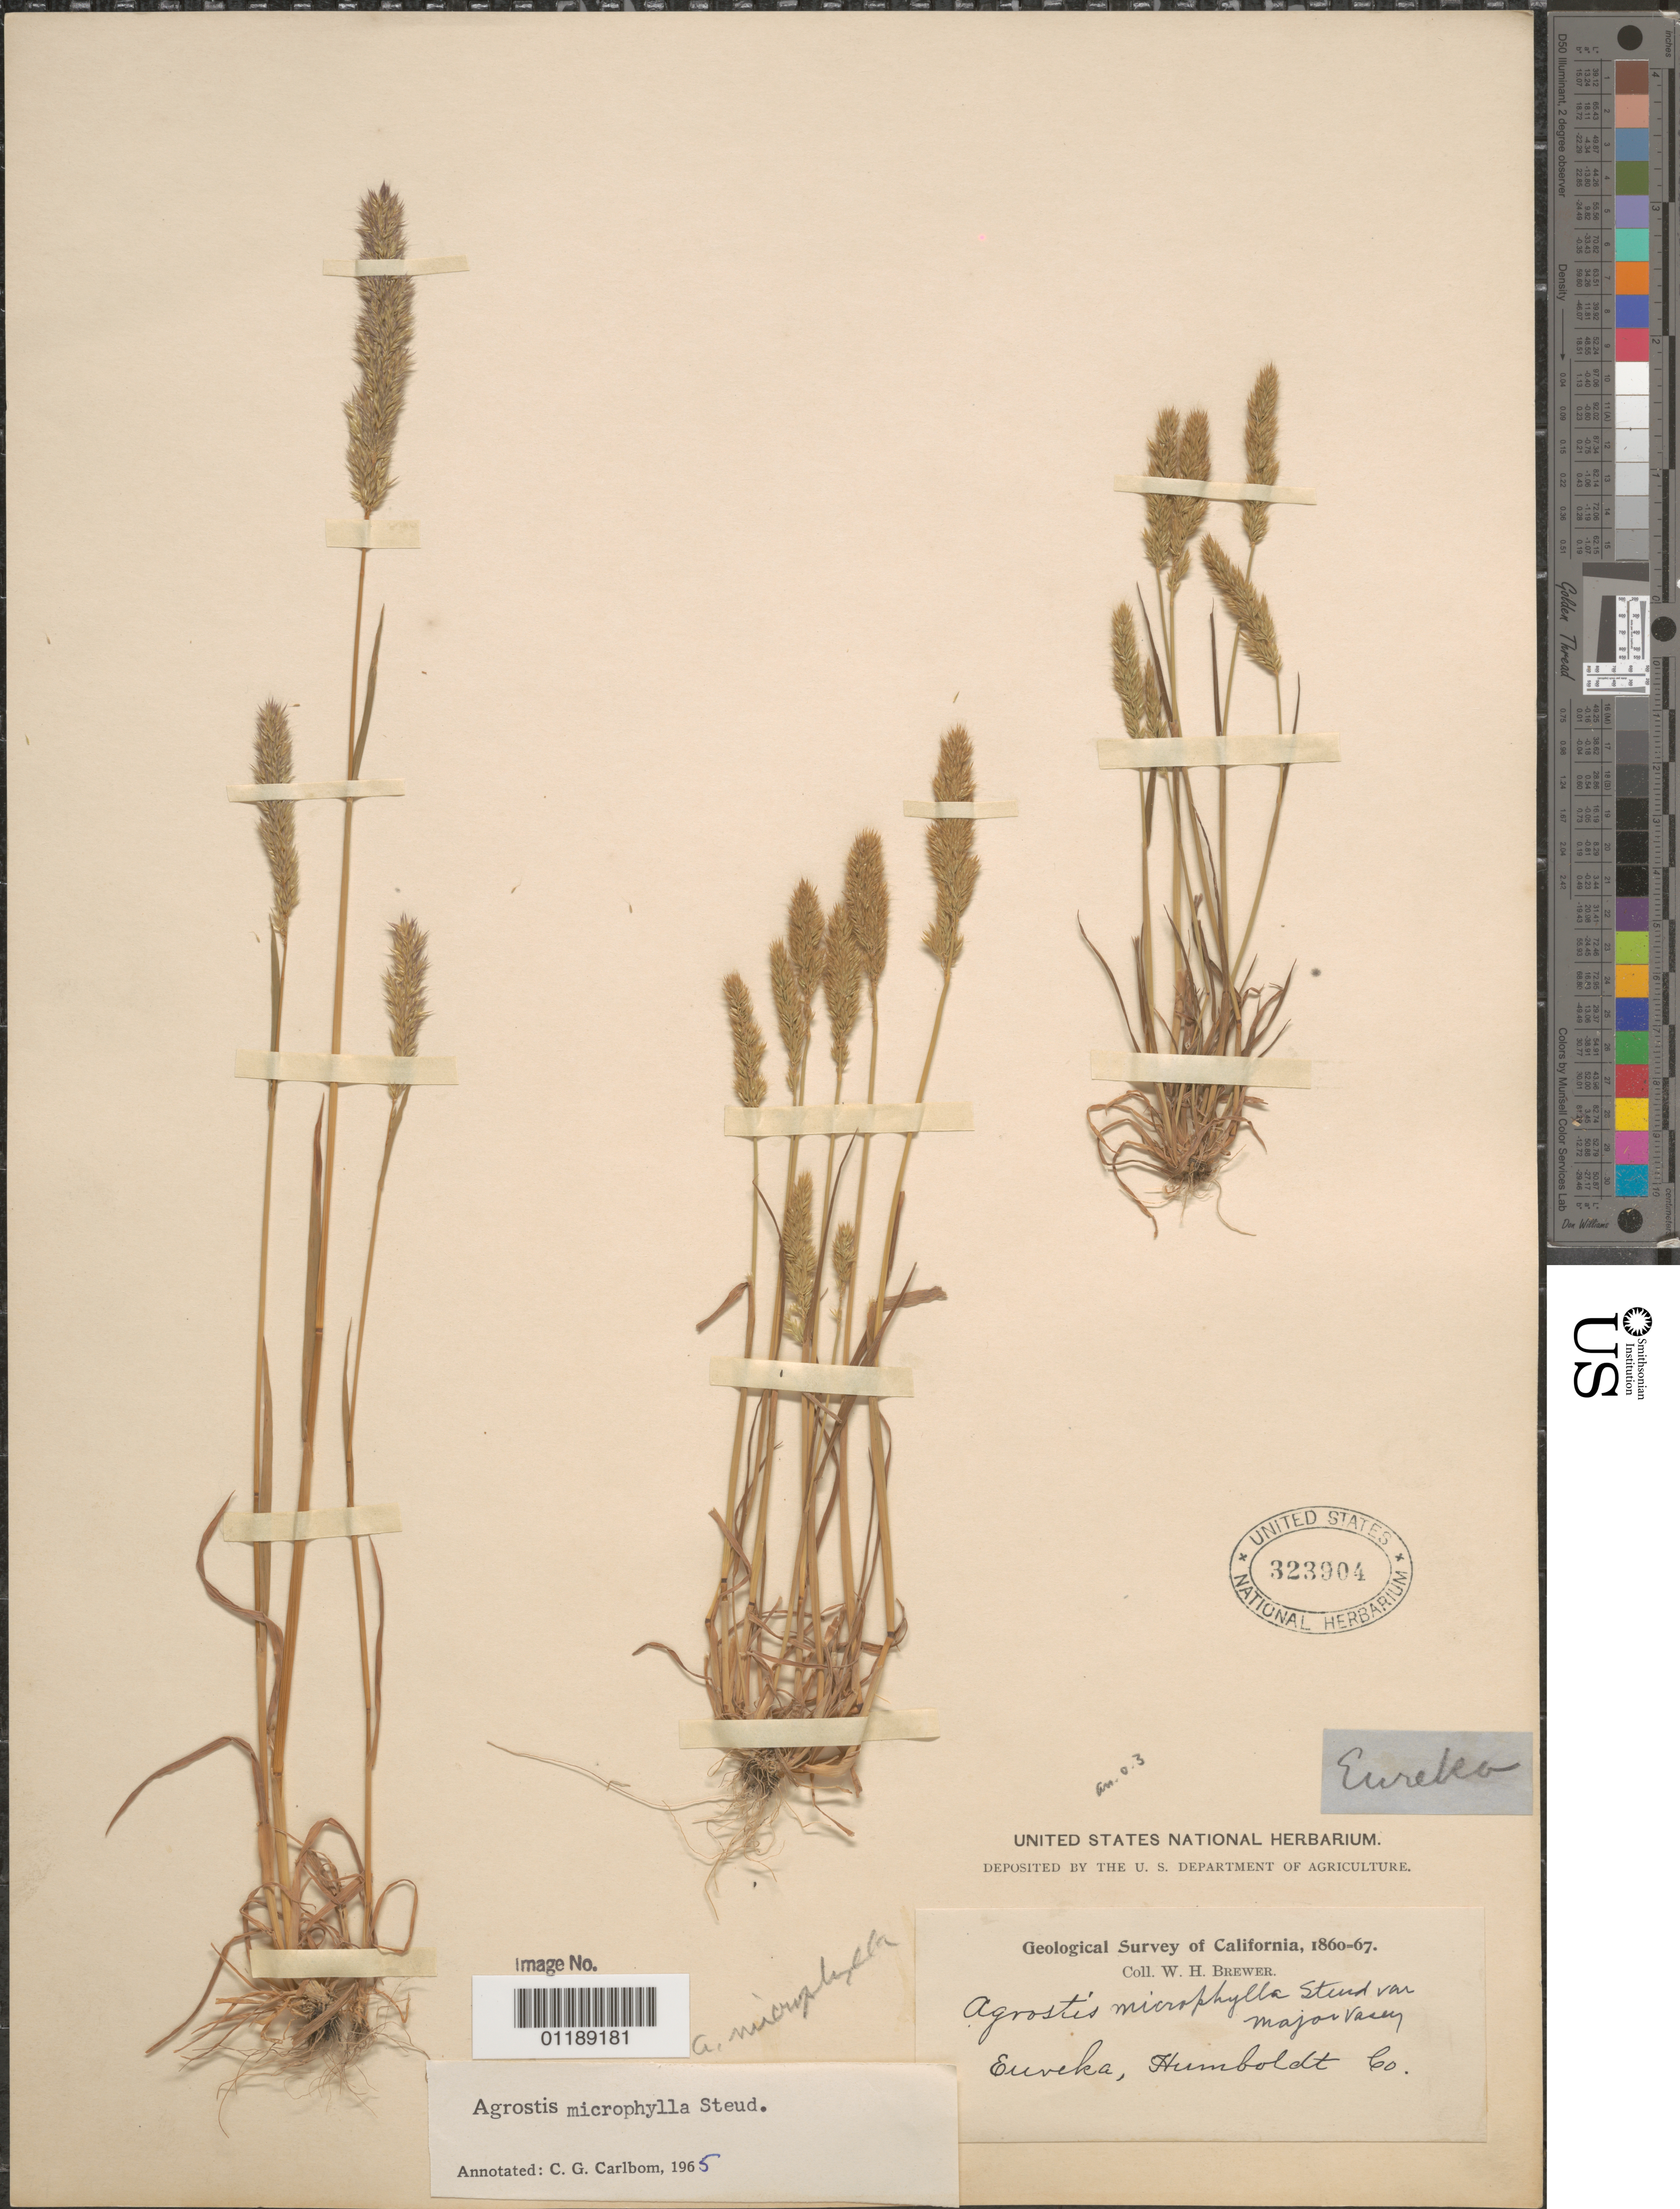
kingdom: Plantae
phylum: Tracheophyta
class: Liliopsida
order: Poales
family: Poaceae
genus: Agrostis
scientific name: Agrostis microphylla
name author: Steud.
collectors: W. H. Brewer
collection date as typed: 1860 to -- --- 1867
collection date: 1860/1867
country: United States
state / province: California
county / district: Humboldt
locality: Eureka.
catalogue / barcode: US 323904